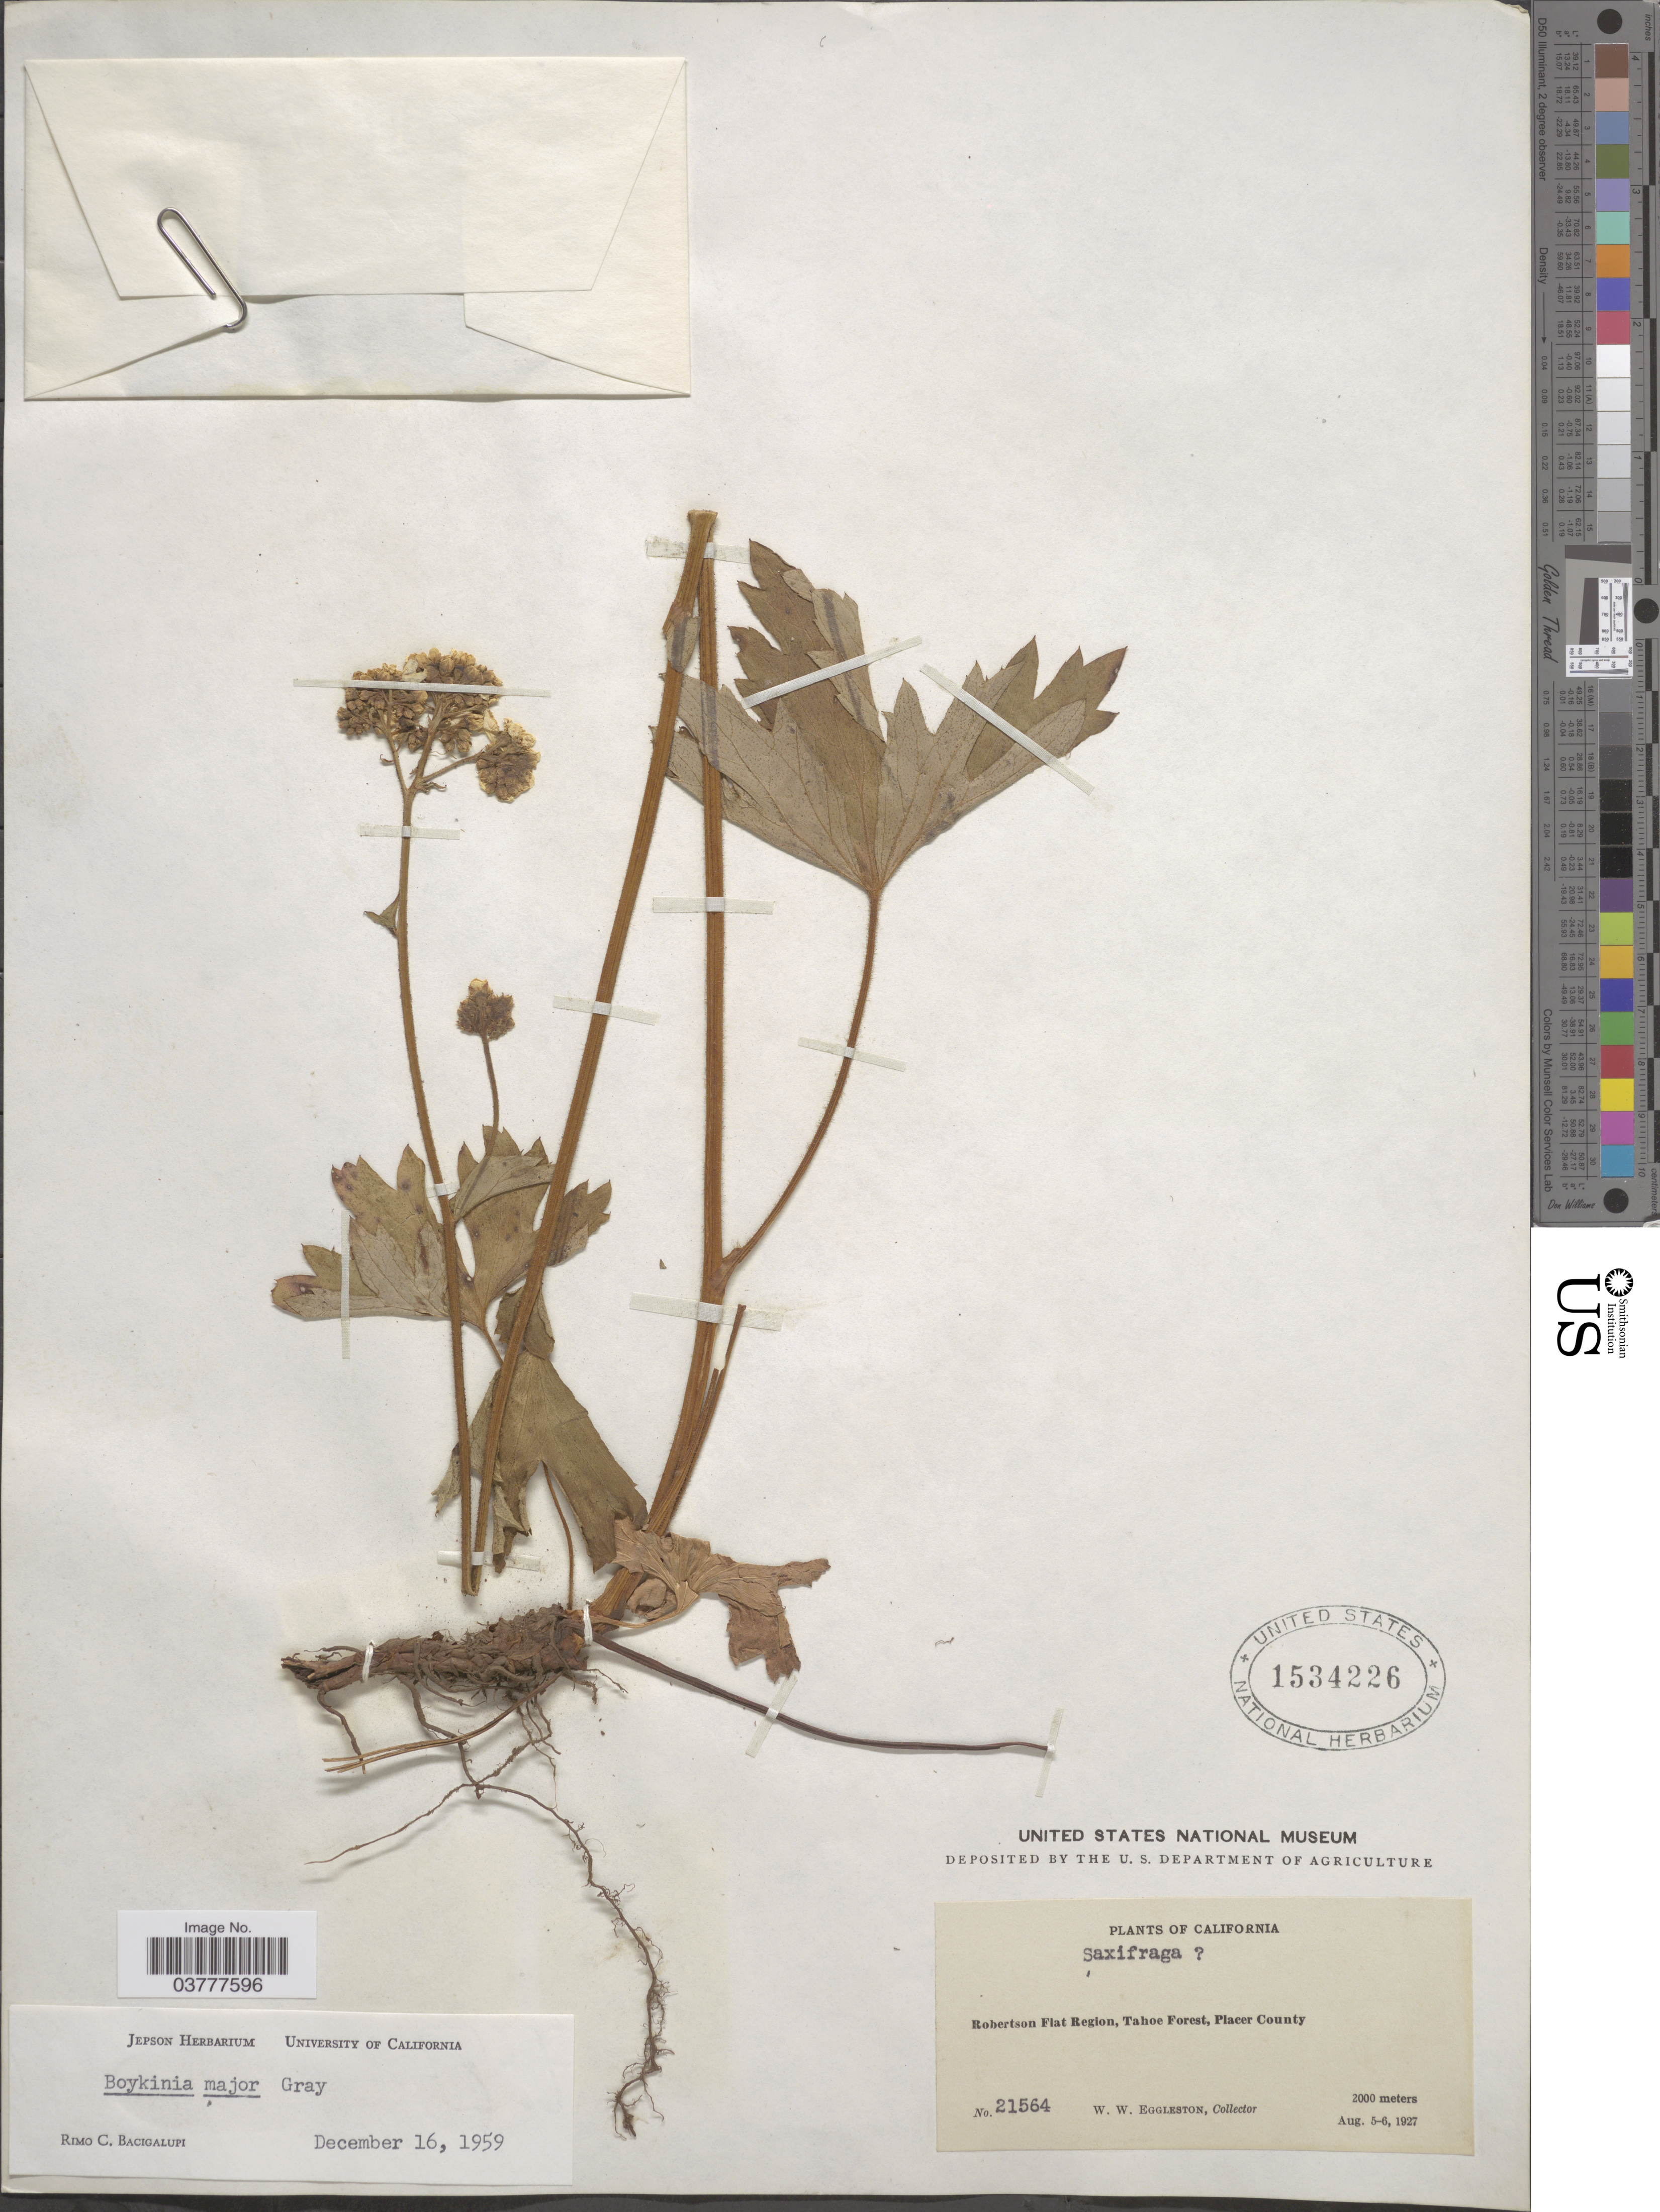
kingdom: Plantae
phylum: Tracheophyta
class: Magnoliopsida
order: Saxifragales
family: Saxifragaceae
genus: Boykinia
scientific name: Boykinia major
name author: A. Gray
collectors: W. W. Eggleston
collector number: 21564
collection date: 1927-08-05/1927-08-06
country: United States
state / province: California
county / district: Placer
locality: Robertson Flat Region, Tahoe Forest, Placer County.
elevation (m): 2000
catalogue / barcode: US 1534226